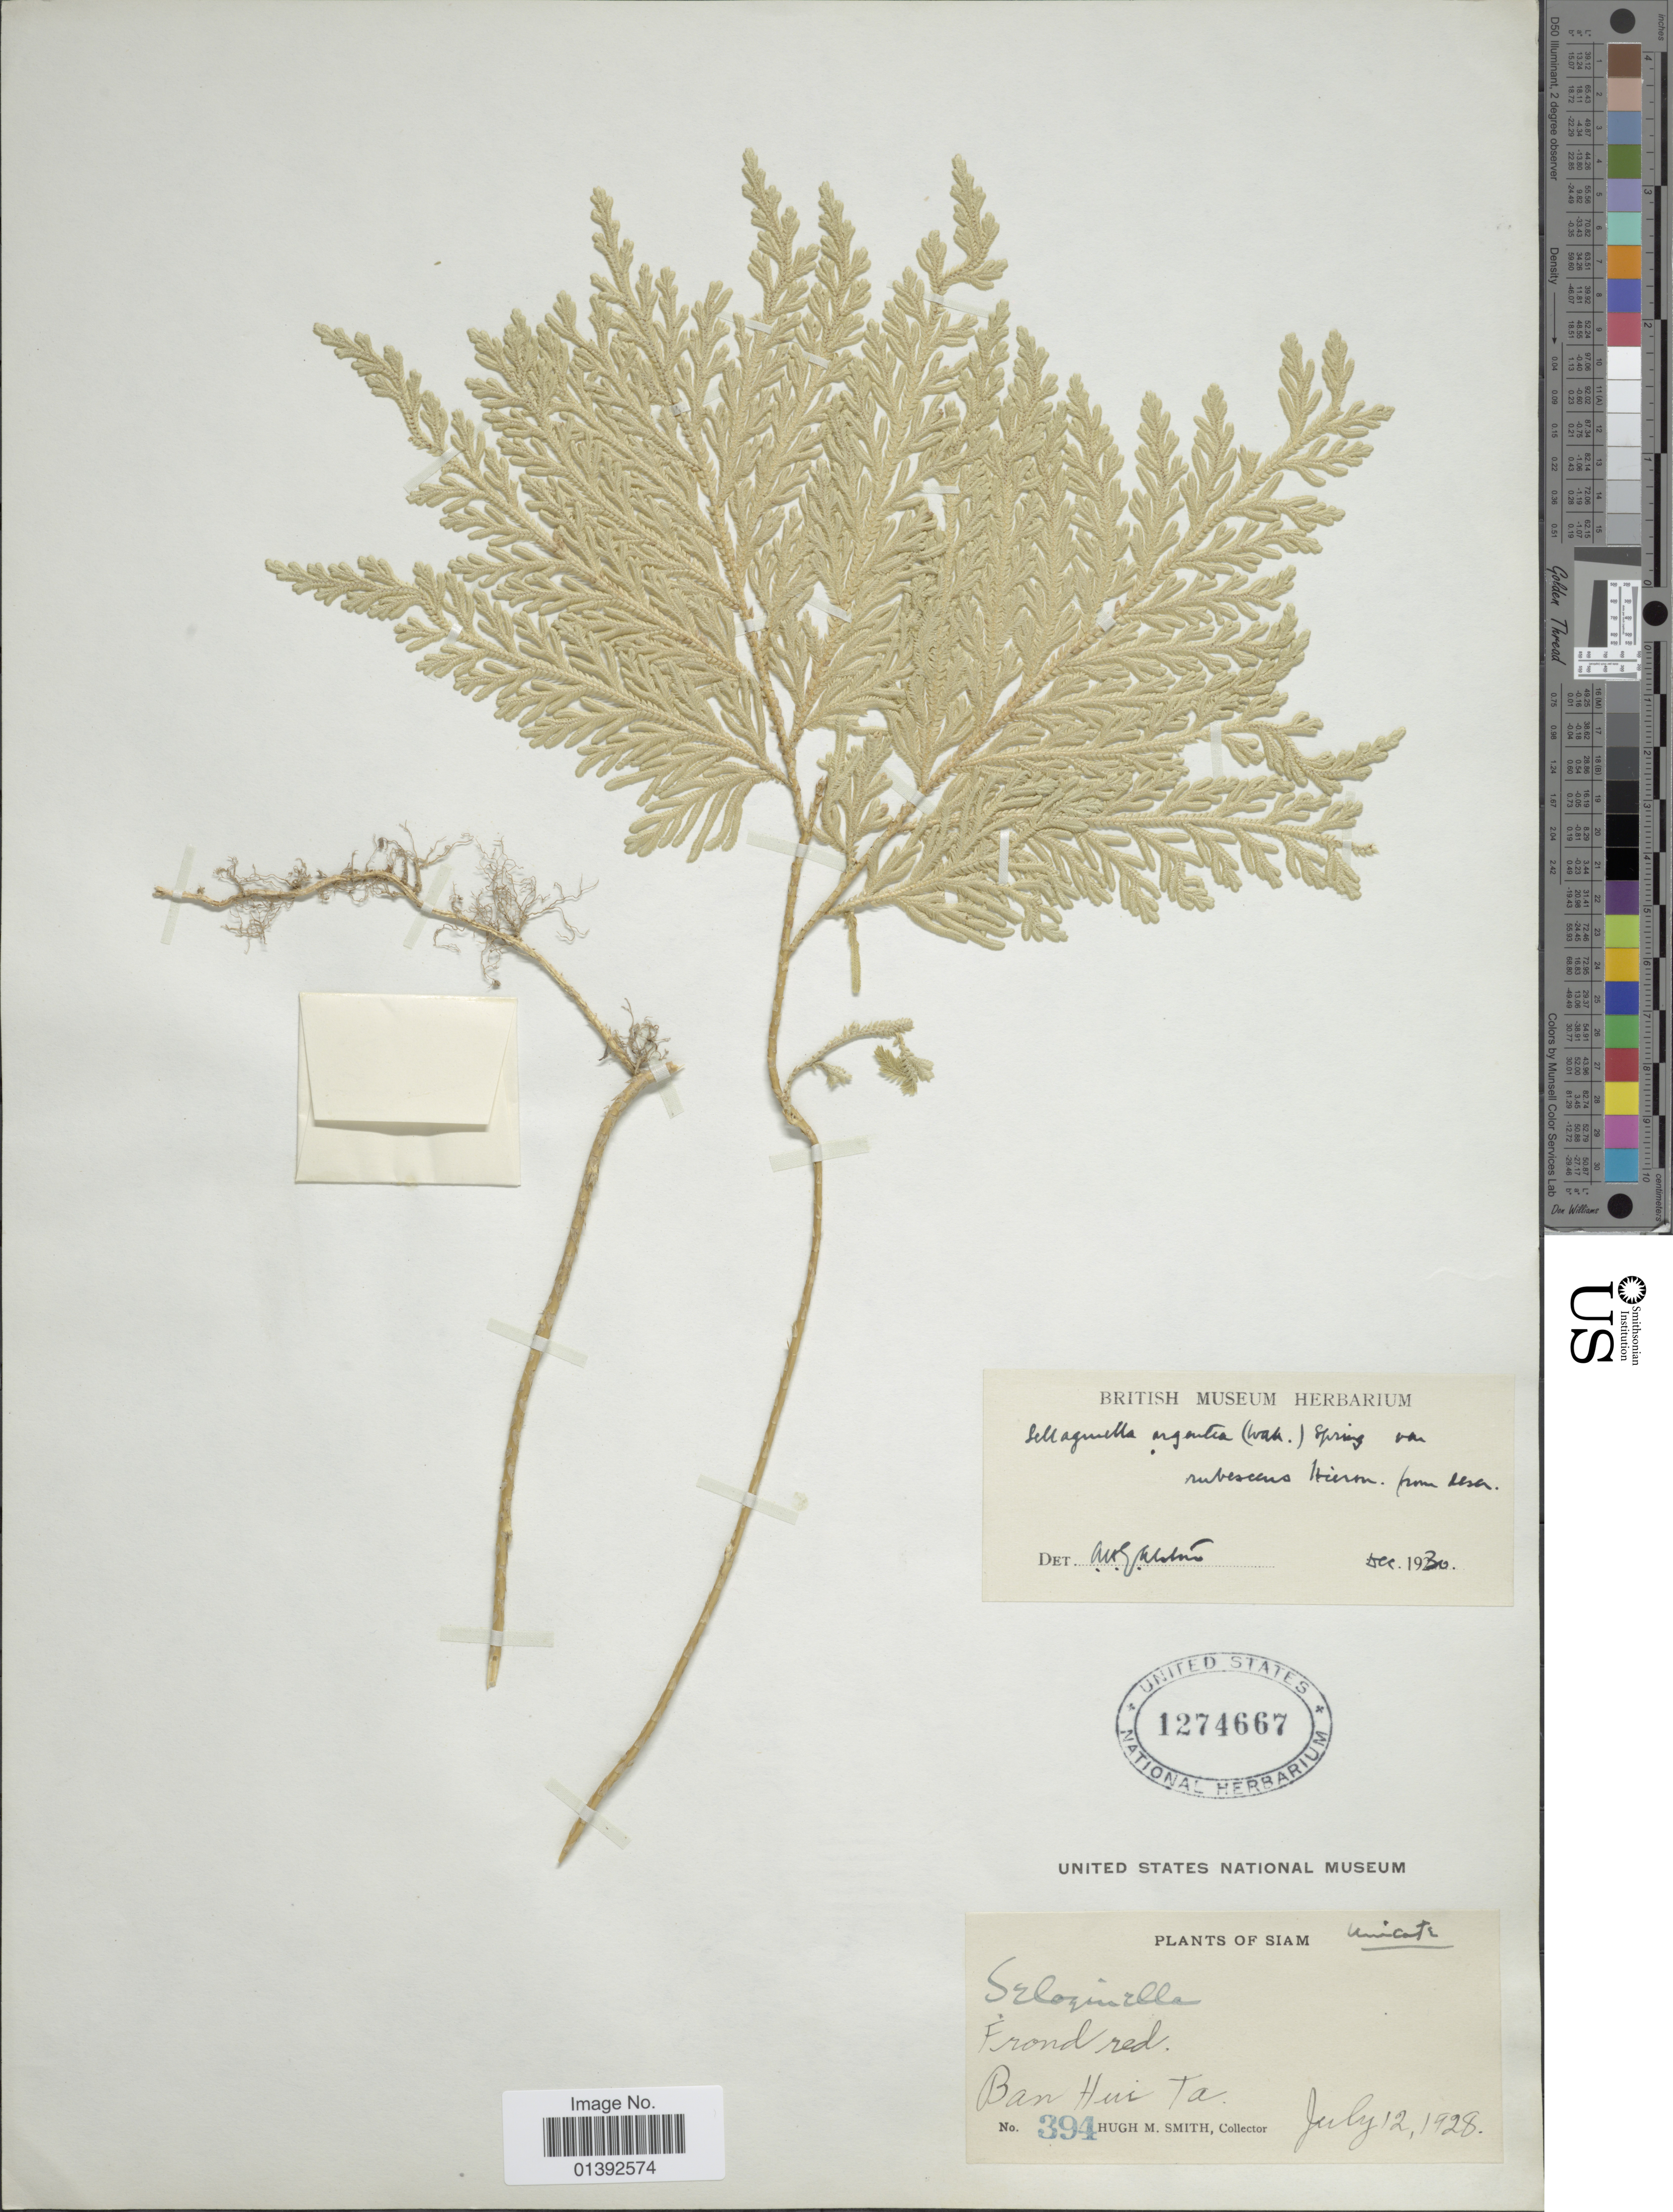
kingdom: Plantae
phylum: Tracheophyta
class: Lycopodiopsida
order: Selaginellales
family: Selaginellaceae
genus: Selaginella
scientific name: Selaginella argentea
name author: (Wall. ex Hook. & Grev.) Spring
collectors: H. M. Smith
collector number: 394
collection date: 1928-07-12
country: Thailand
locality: Siam, Ban Hui Ta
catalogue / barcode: US 1274667